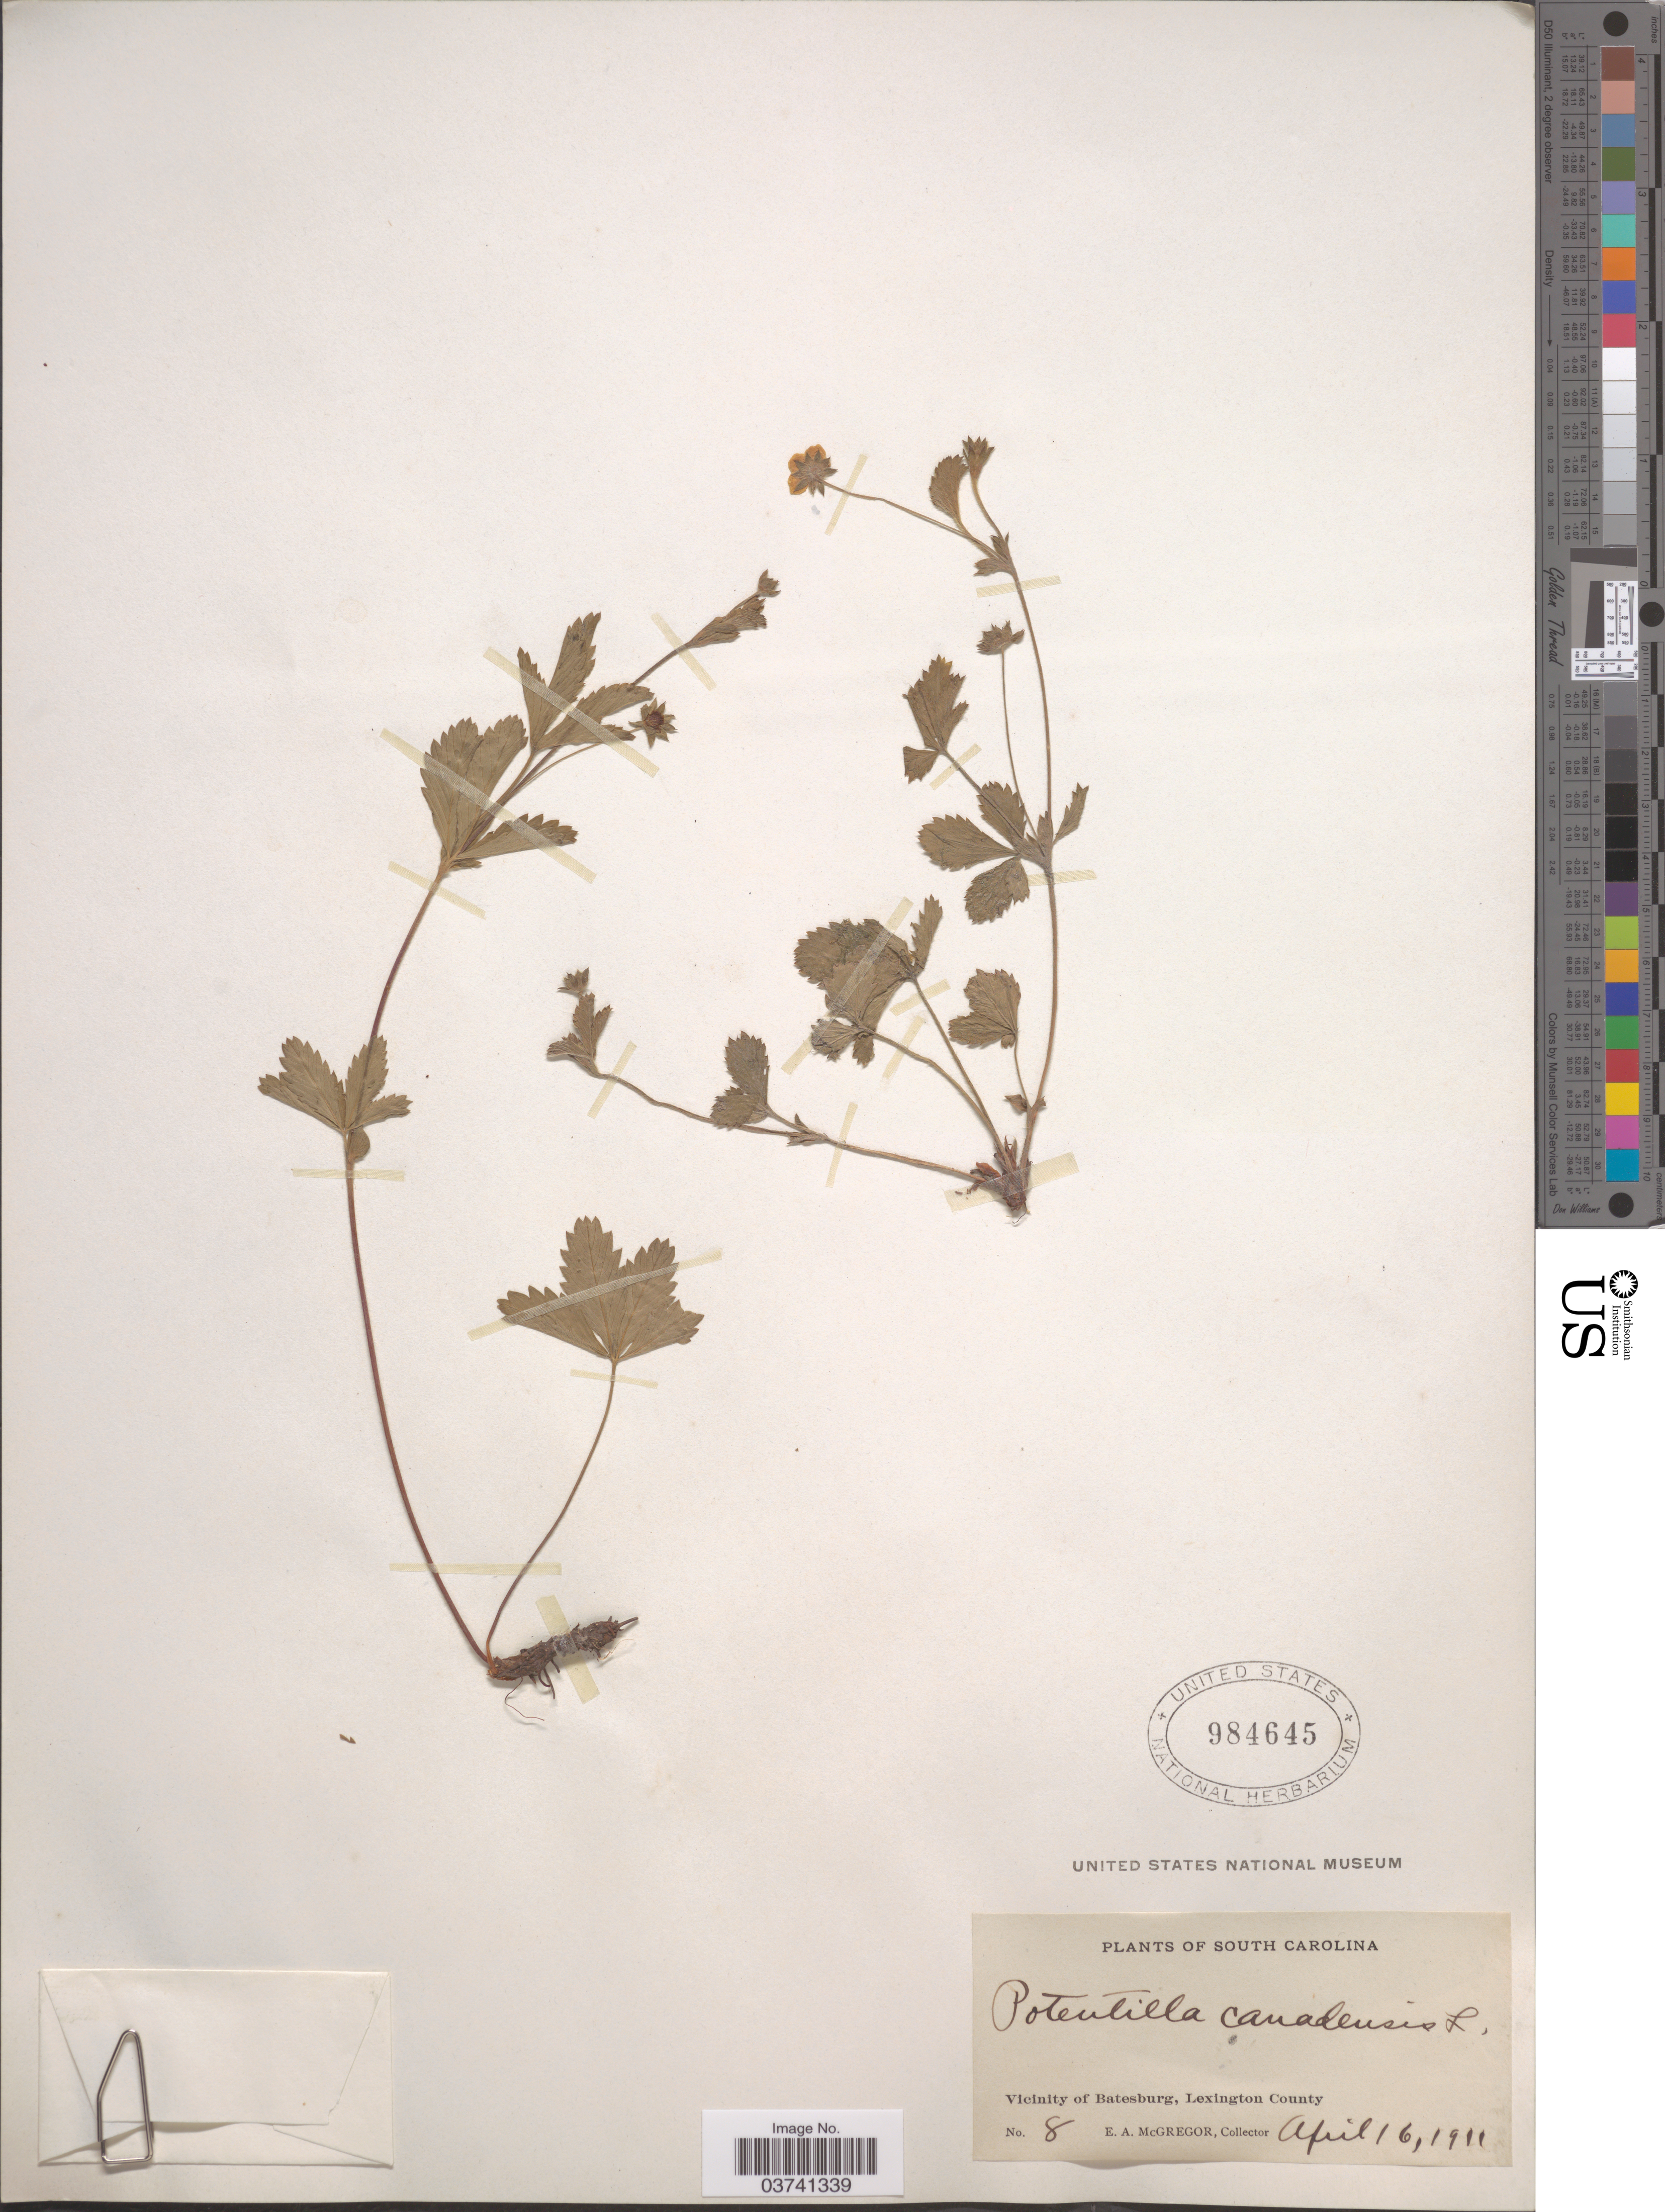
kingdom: Plantae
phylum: Tracheophyta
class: Magnoliopsida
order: Rosales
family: Rosaceae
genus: Potentilla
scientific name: Potentilla simplex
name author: Michx.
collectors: E. A. McGregor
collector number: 8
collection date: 1911-04-16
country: United States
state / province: South Carolina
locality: Vicinity of Batesburg, Lexington County.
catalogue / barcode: US 984645